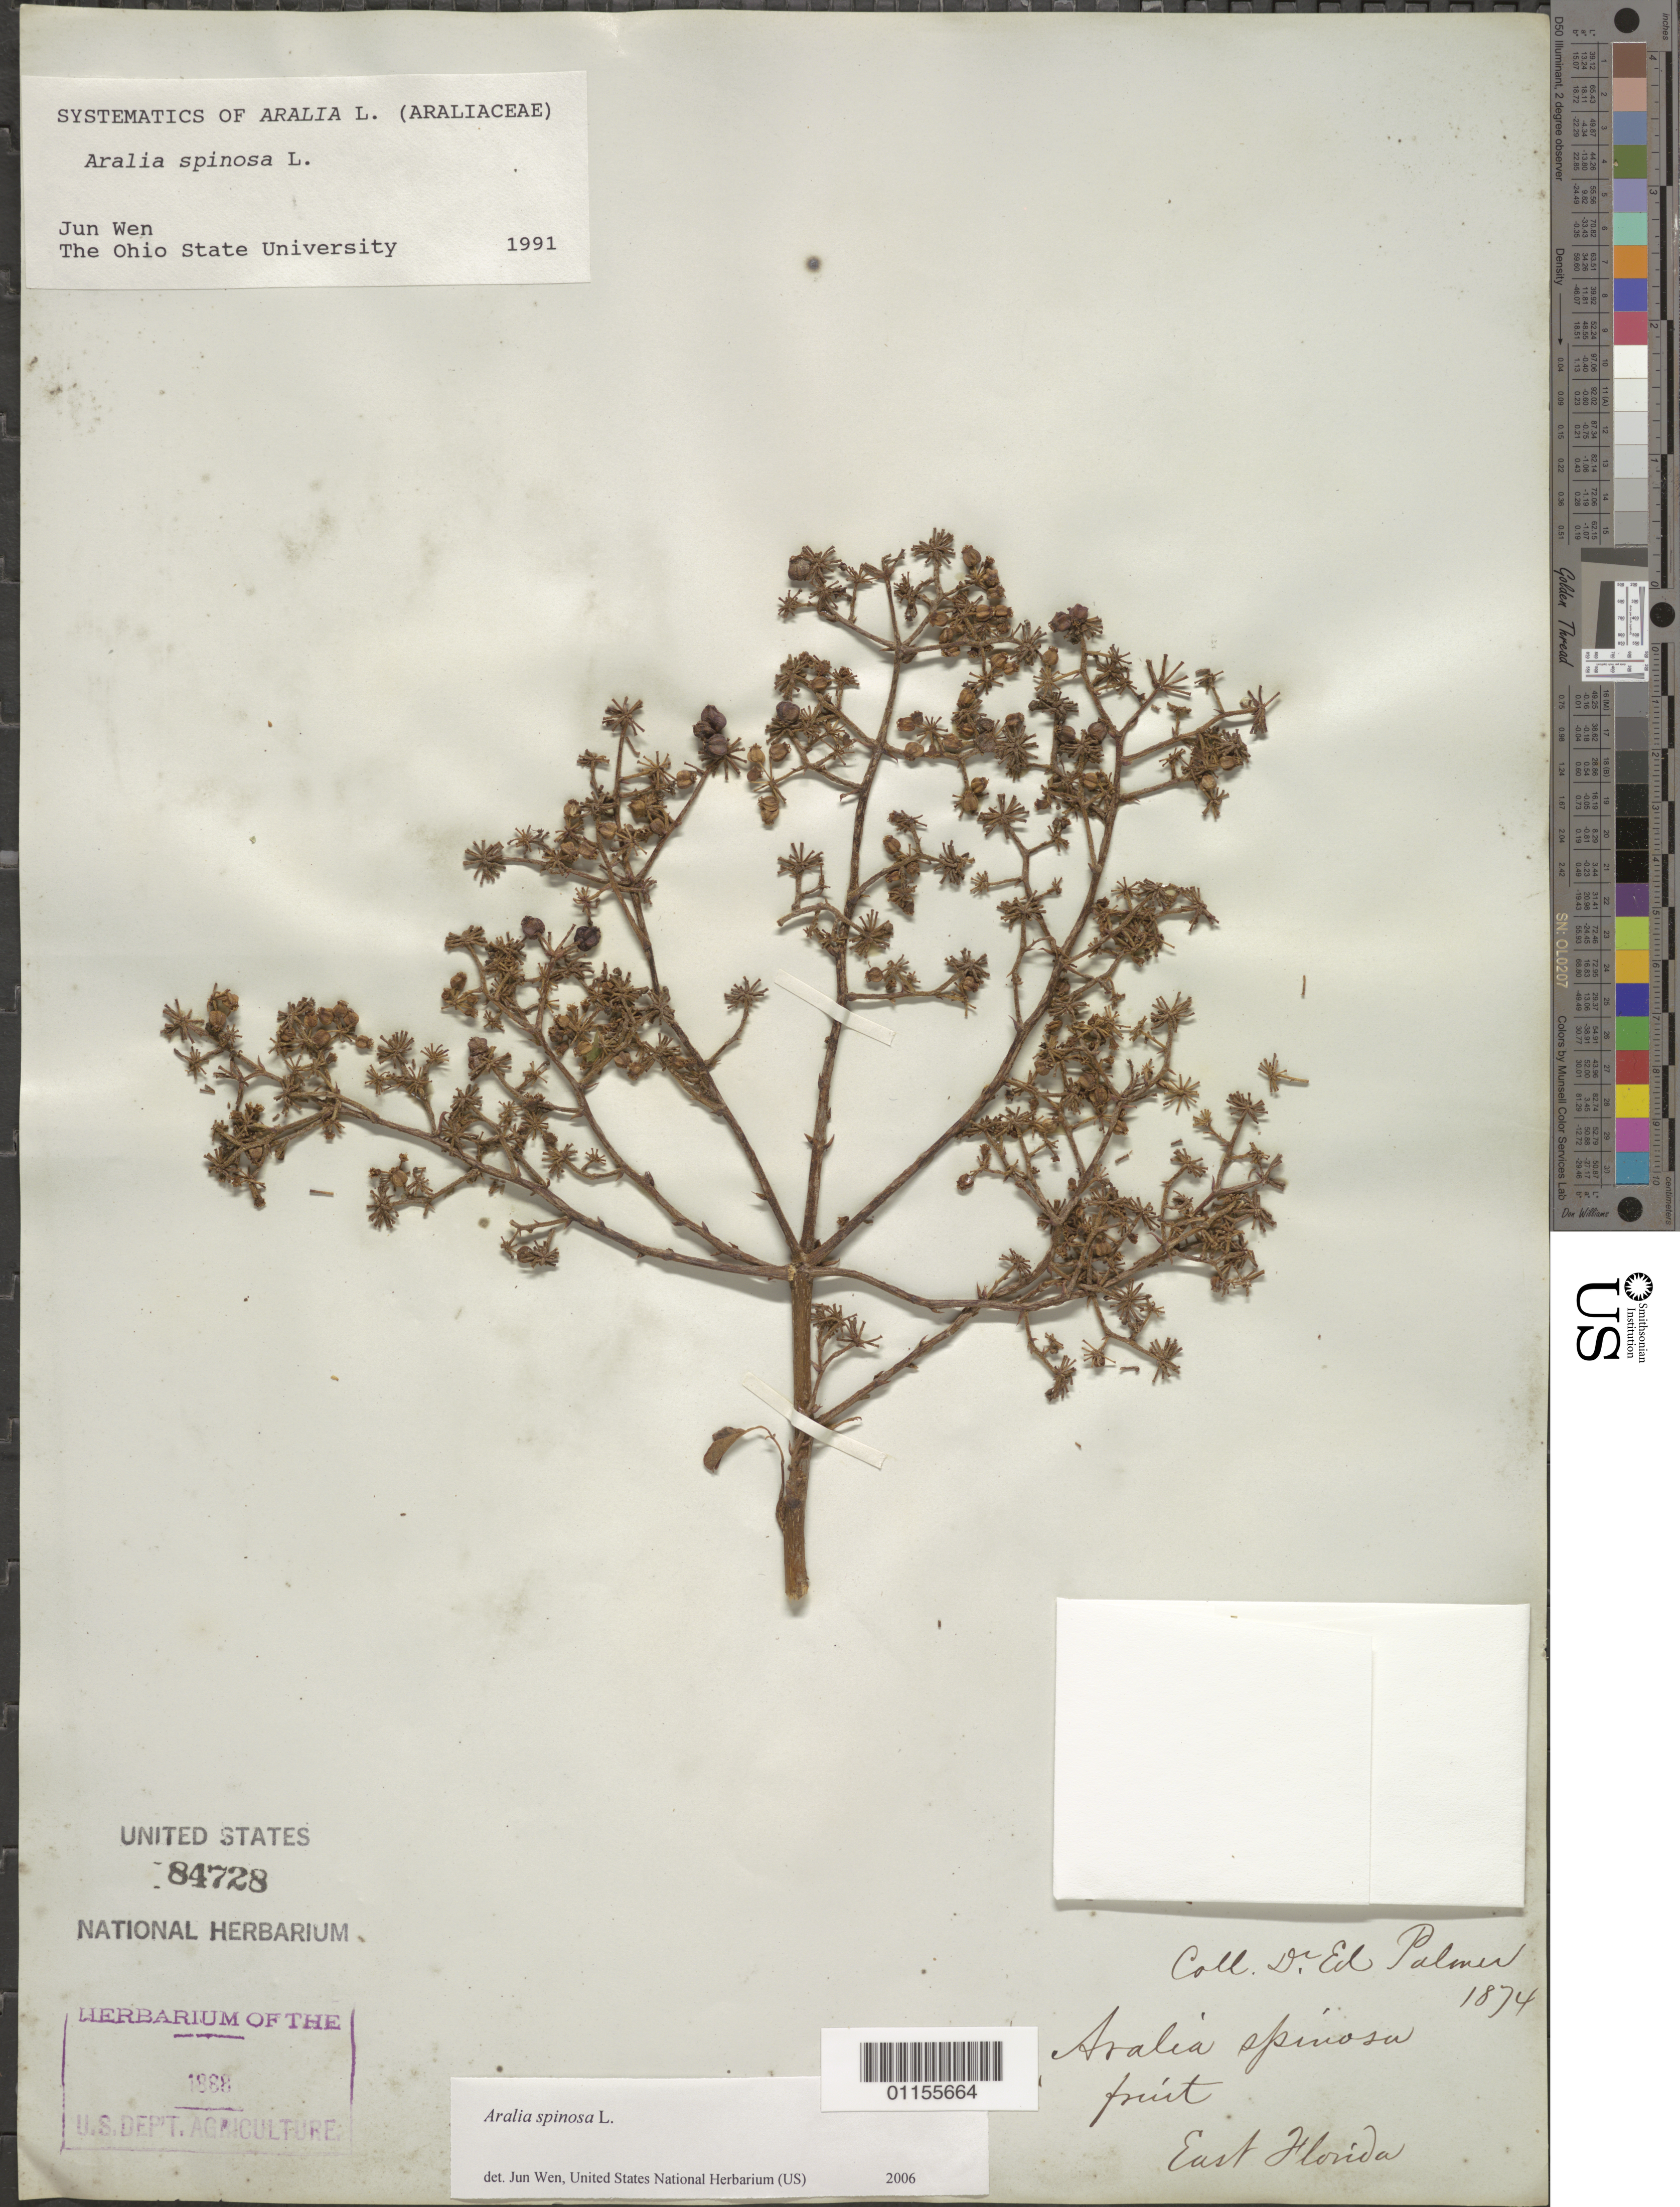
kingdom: Plantae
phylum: Tracheophyta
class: Magnoliopsida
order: Apiales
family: Araliaceae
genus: Aralia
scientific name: Aralia spinosa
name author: L.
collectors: E. Palmer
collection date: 1874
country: United States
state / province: Florida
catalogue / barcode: US 84728